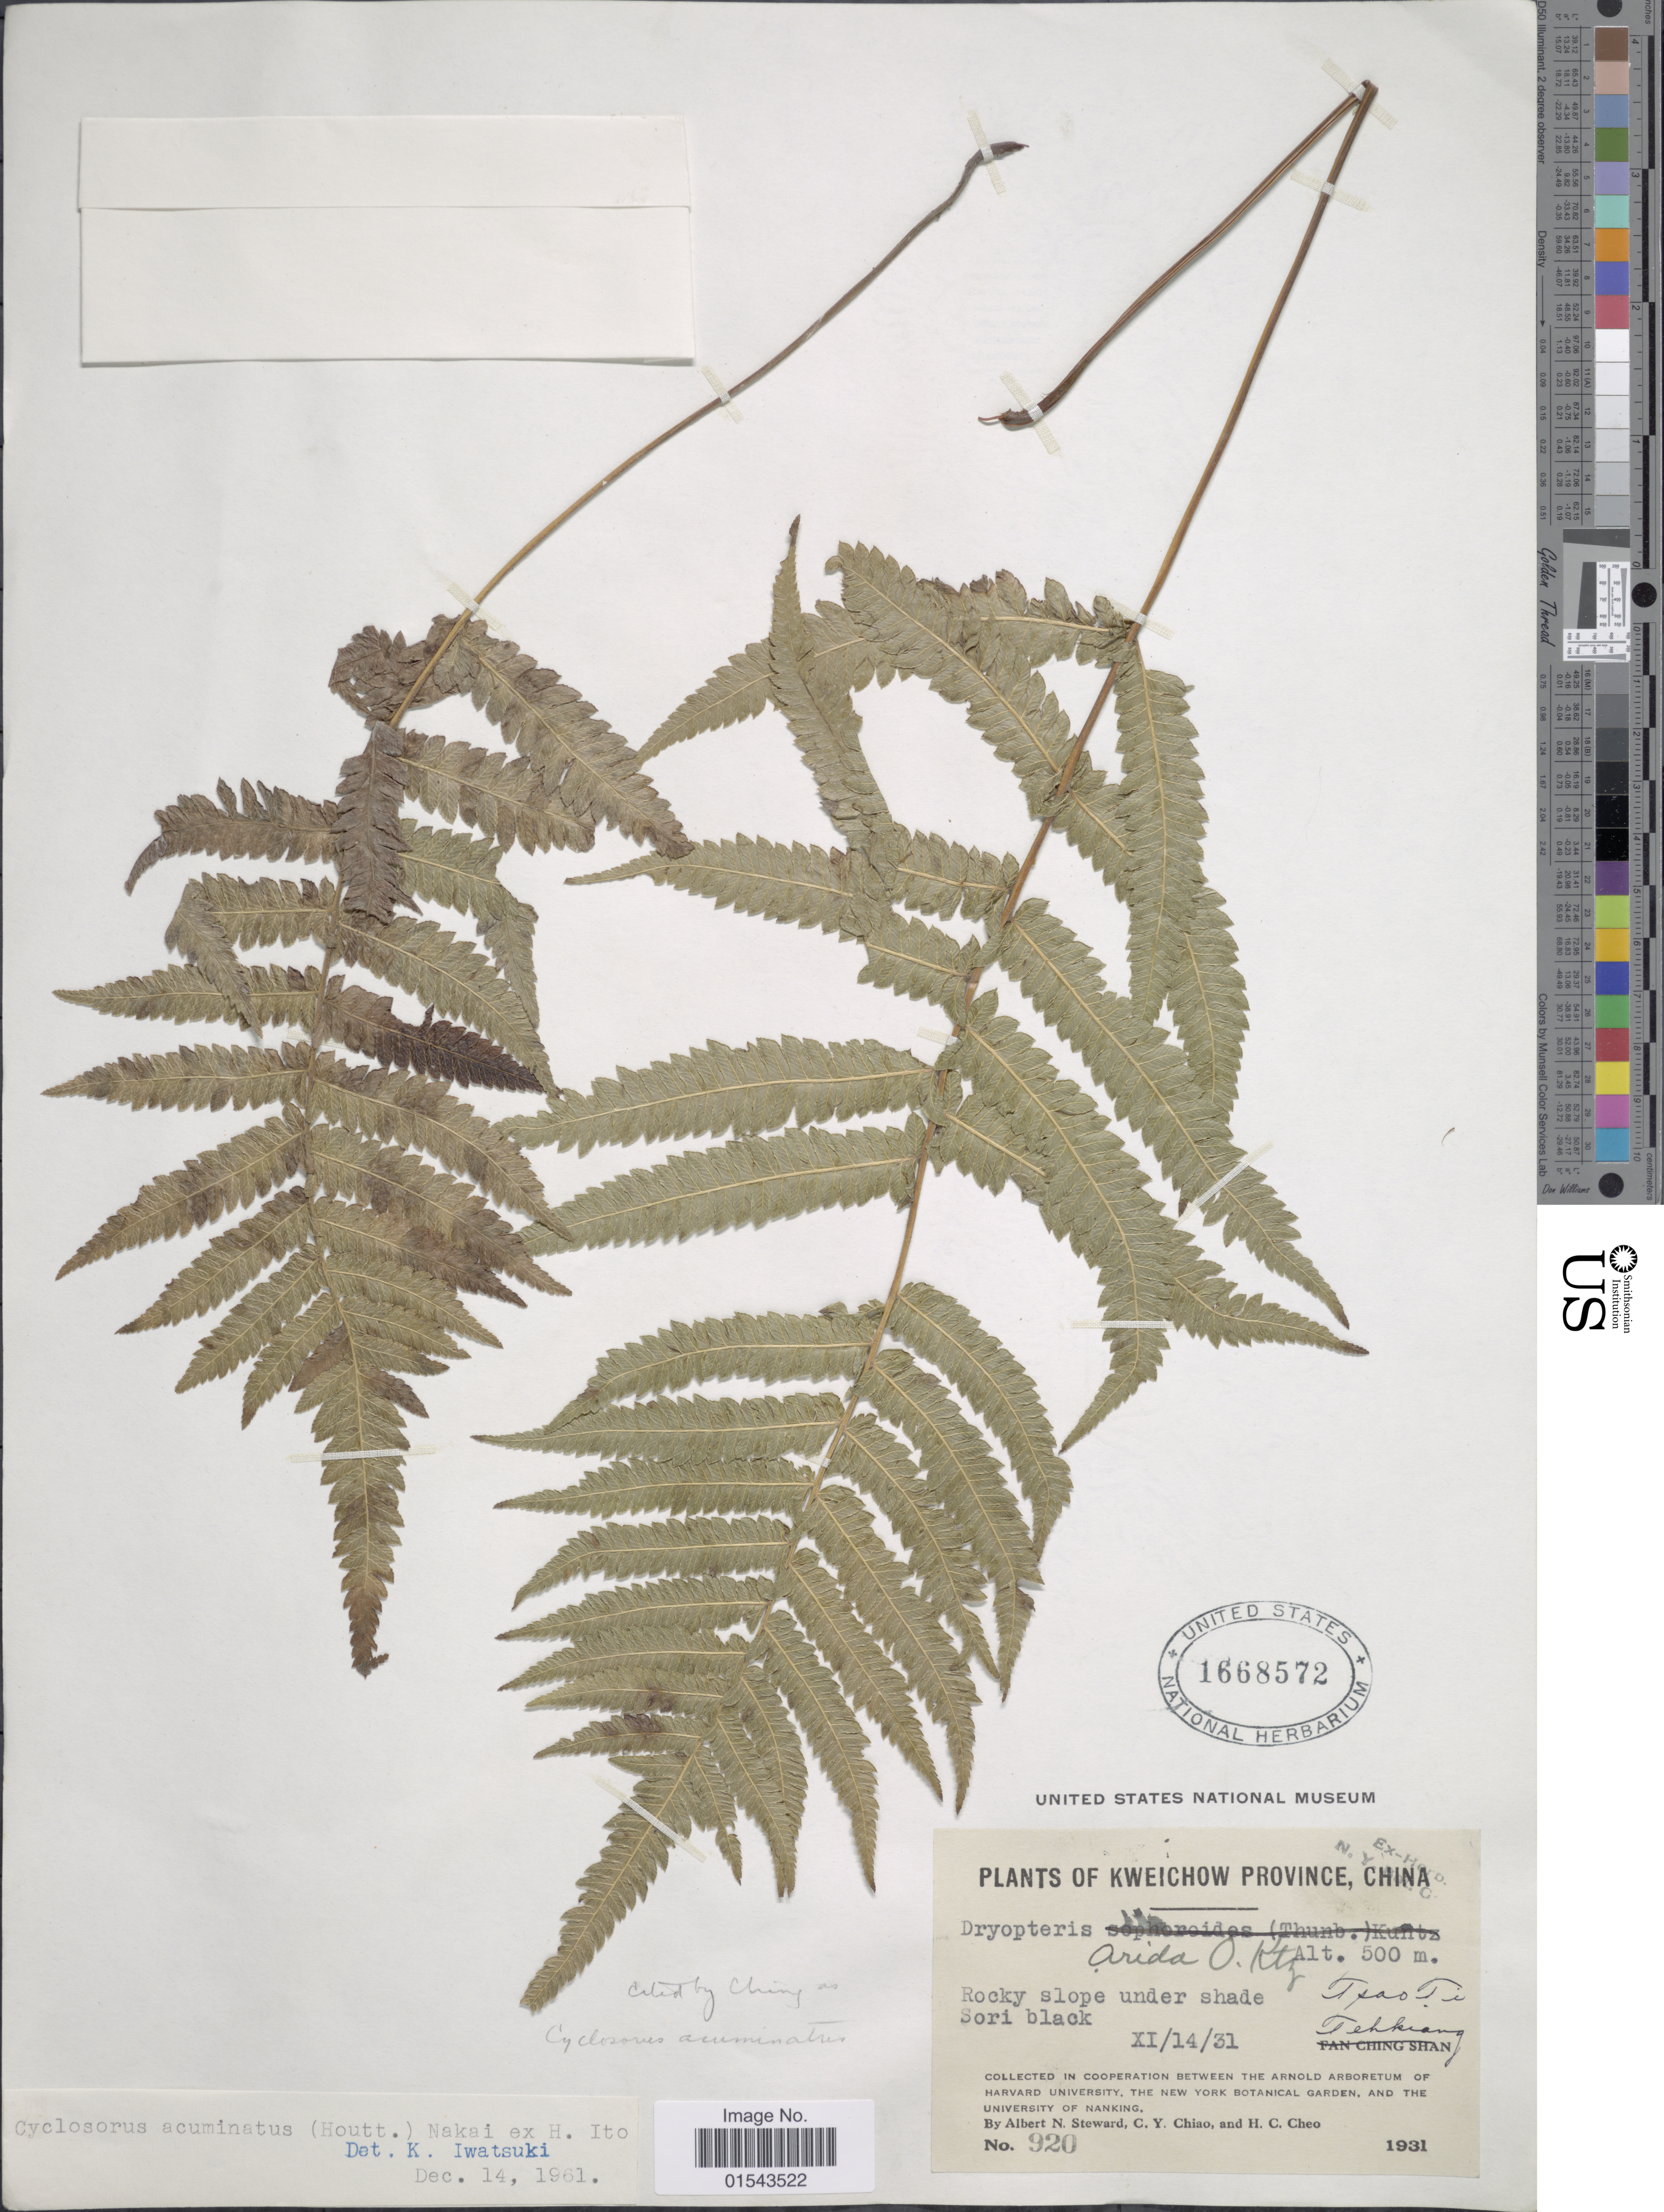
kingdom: Plantae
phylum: Tracheophyta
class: Polypodiopsida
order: Polypodiales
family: Thelypteridaceae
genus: Christella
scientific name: Christella acuminata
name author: (Houtt.) H. Lév.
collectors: A. N. Steward, C. Y. Chiao & H. Cheo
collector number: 920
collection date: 1931-11-14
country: China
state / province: Guizhou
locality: Kweichow Province, tekkiang [interpreted]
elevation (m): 500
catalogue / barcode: US 1668572